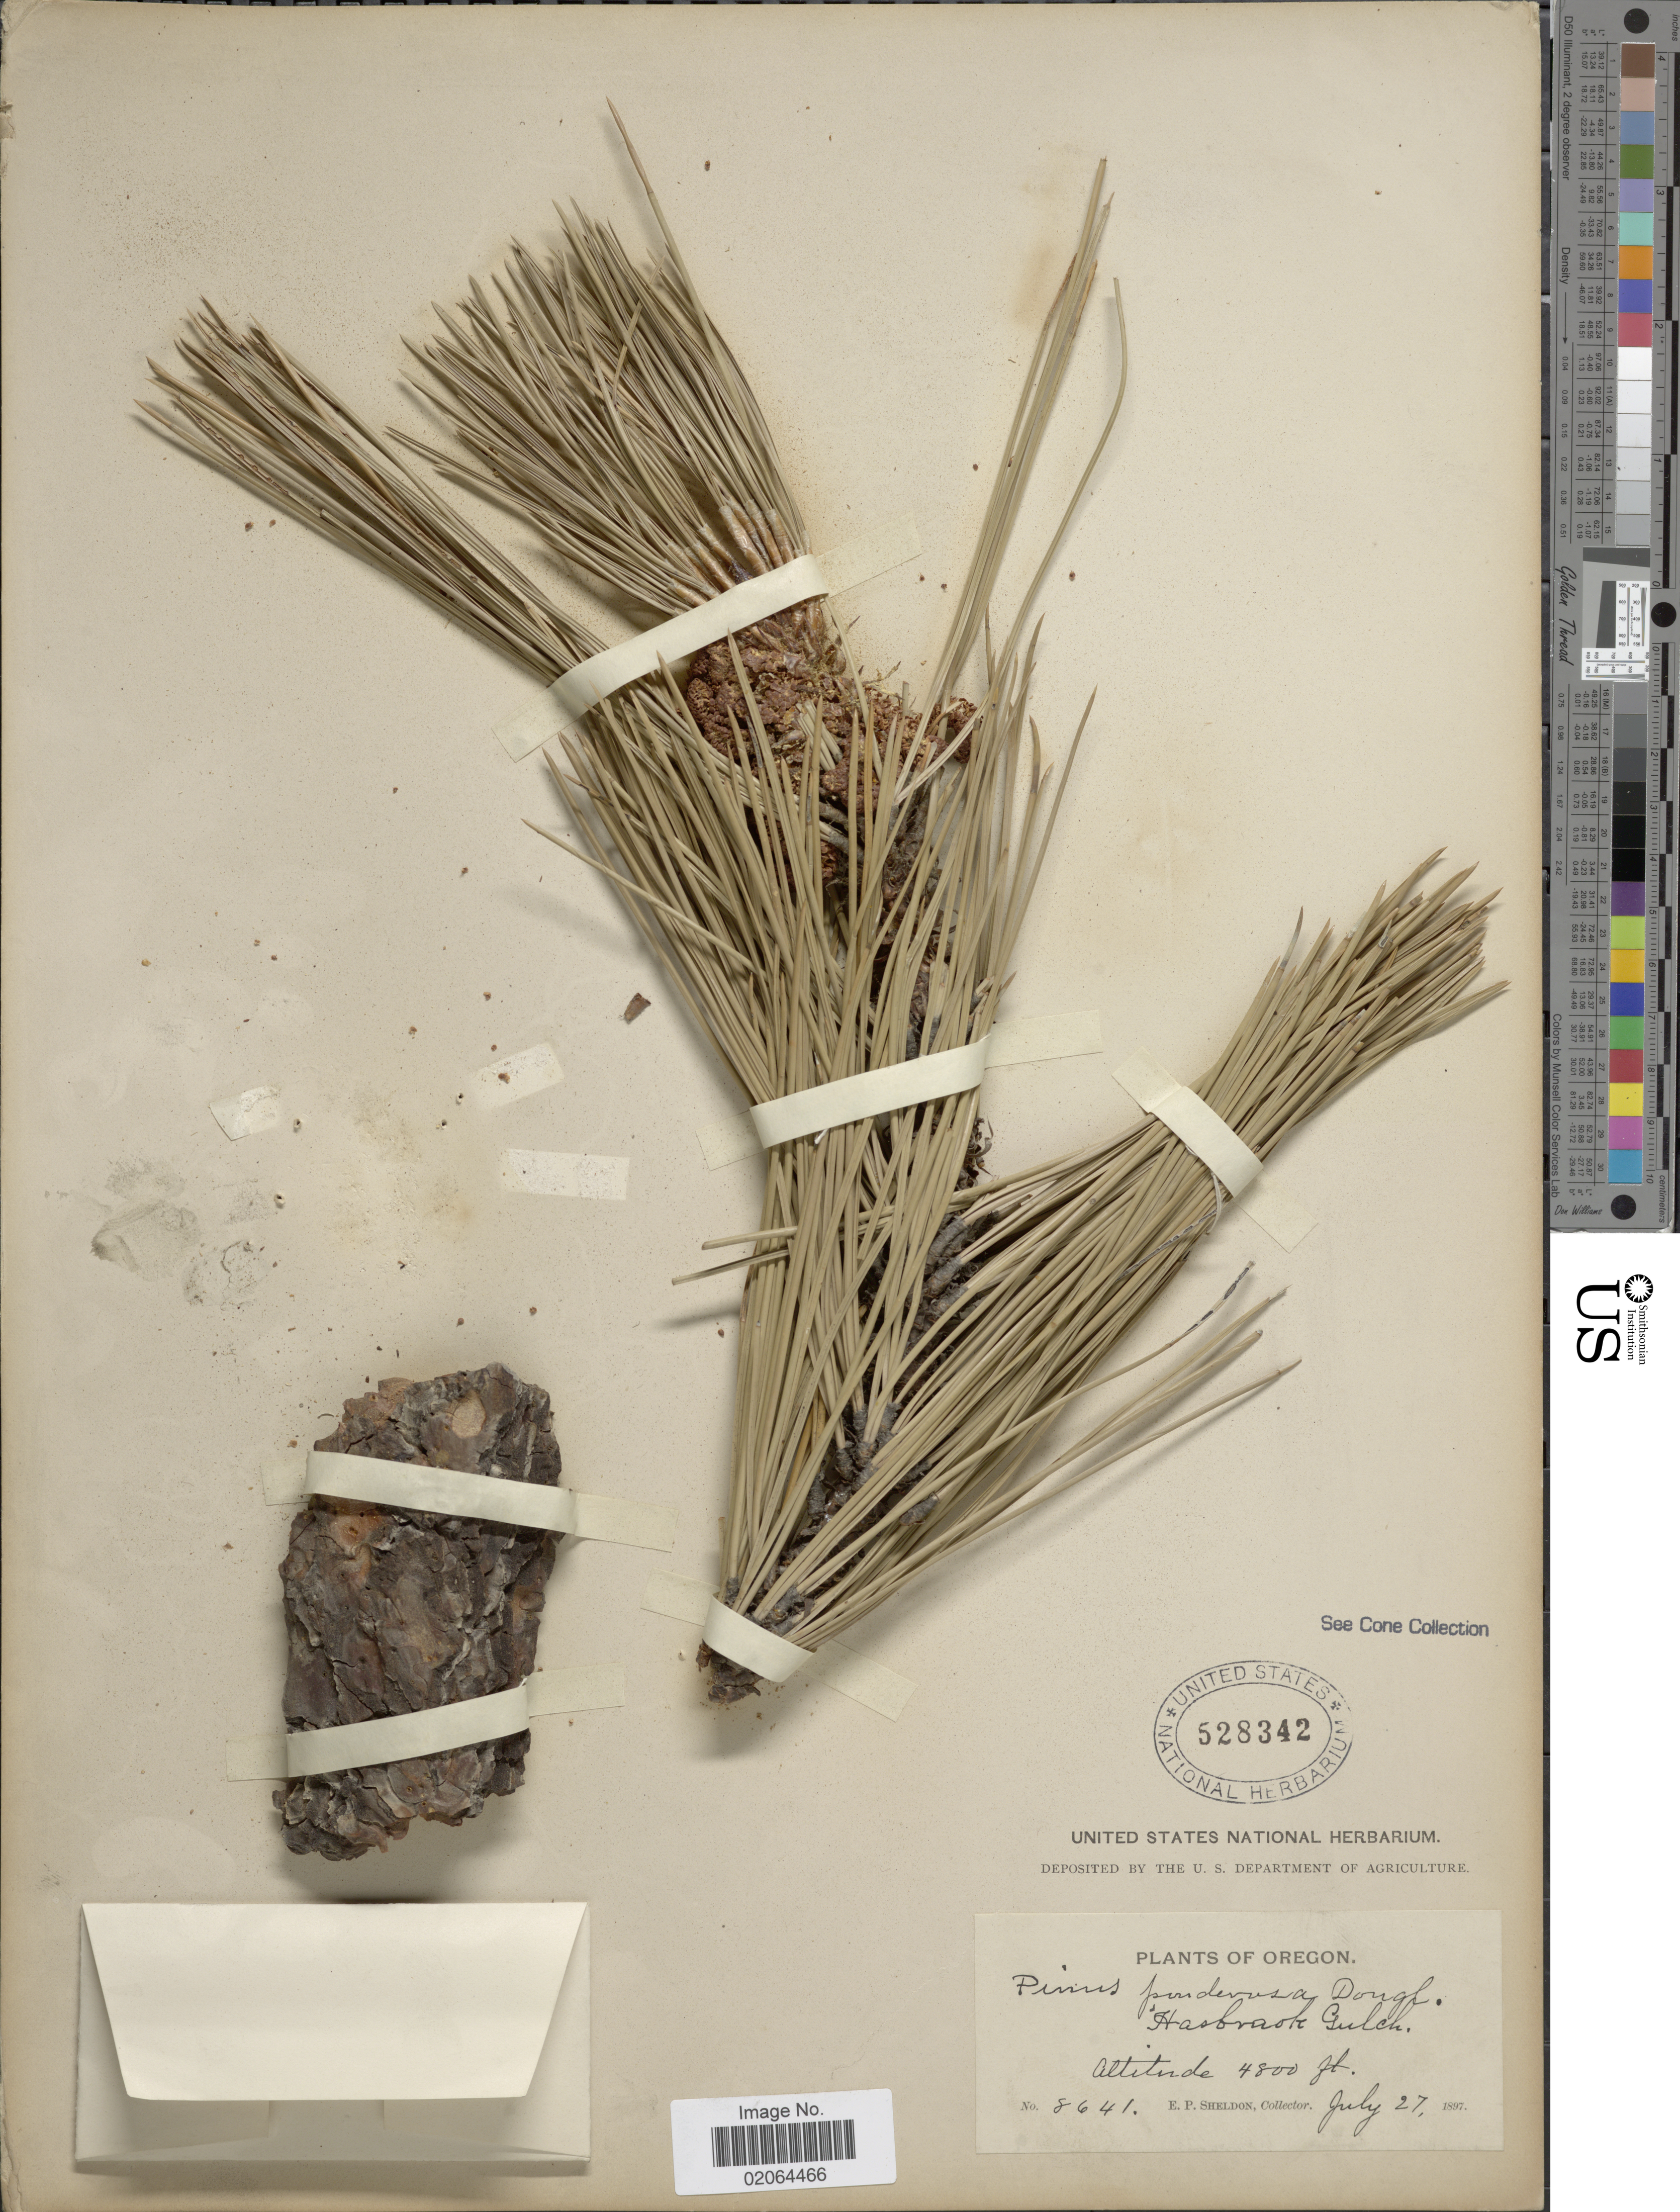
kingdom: Plantae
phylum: Tracheophyta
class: Pinopsida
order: Pinales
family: Pinaceae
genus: Pinus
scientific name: Pinus ponderosa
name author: Douglas ex C. Lawson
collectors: E. P. Sheldon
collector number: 8641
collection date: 1897-07-27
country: United States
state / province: Oregon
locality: Oregon, Hashbrask Gulch.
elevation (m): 1463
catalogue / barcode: US 528342